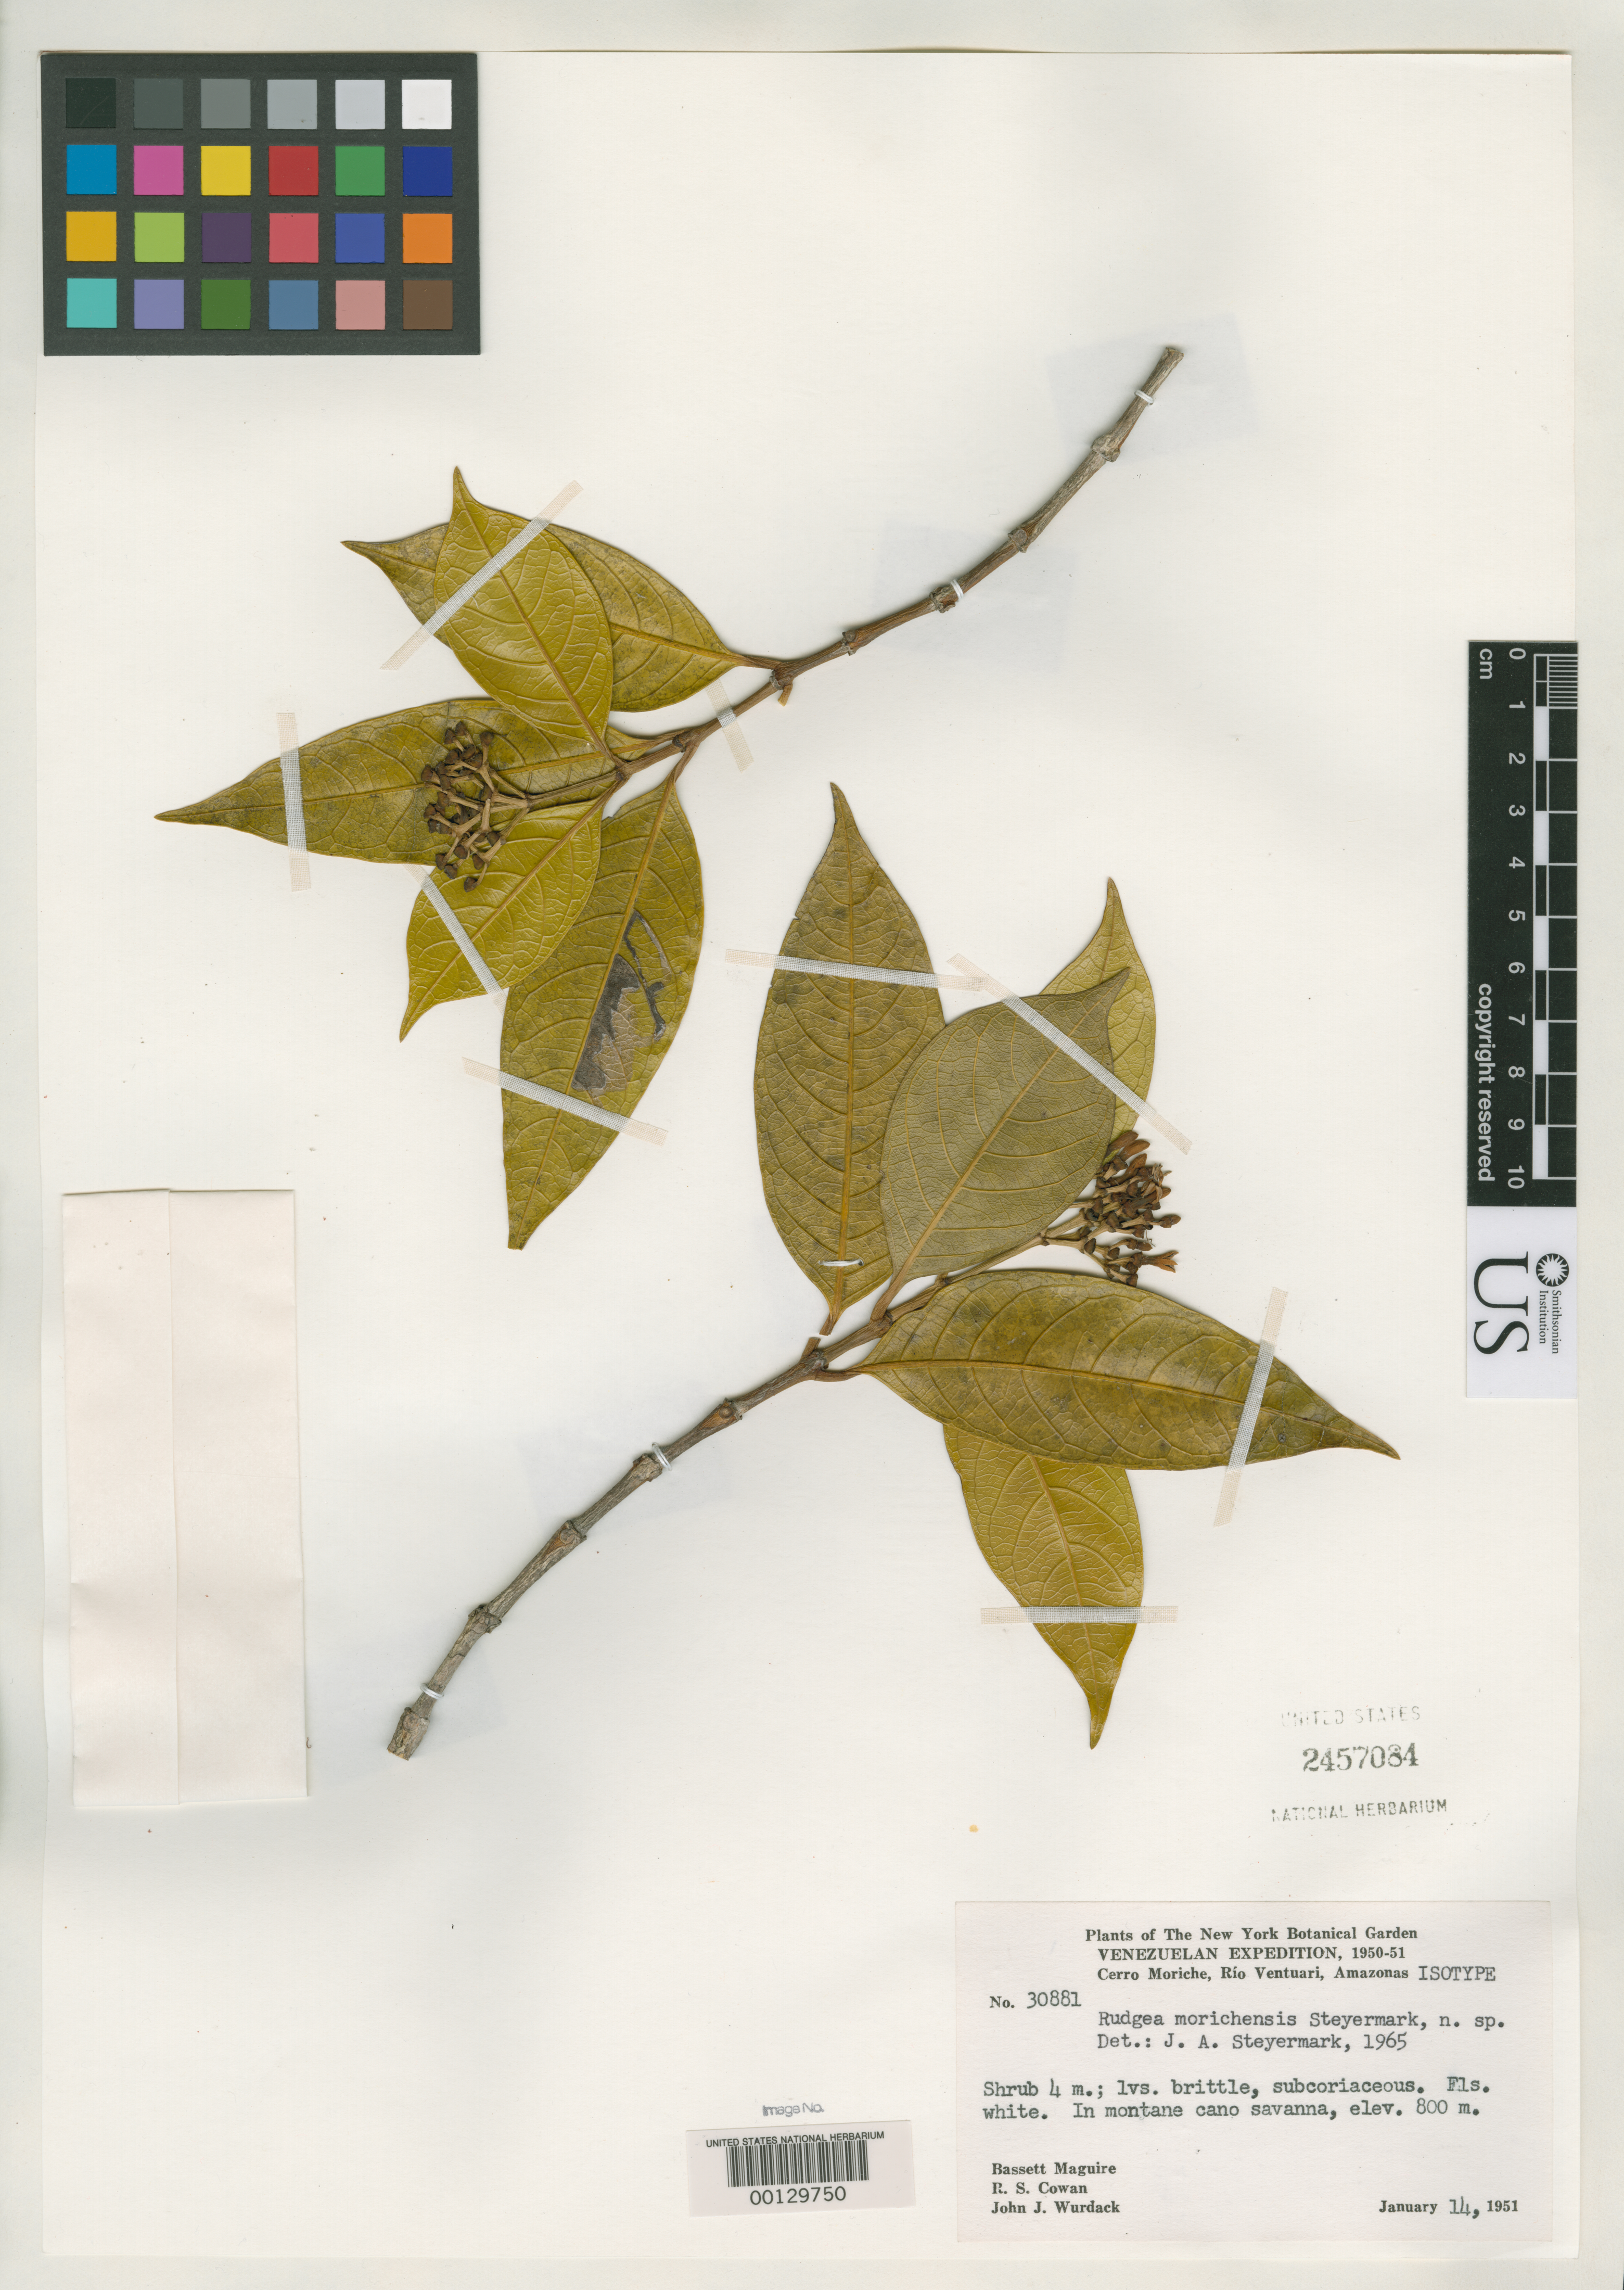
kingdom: Plantae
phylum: Tracheophyta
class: Magnoliopsida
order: Gentianales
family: Rubiaceae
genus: Rudgea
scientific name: Rudgea morichensis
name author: Steyerm.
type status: Isotype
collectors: B. Maguire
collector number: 30881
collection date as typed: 14 Jan 1951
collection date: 1951-01-14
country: Venezuela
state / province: Amazonas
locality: Cerro Moriche.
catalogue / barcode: US 2457084